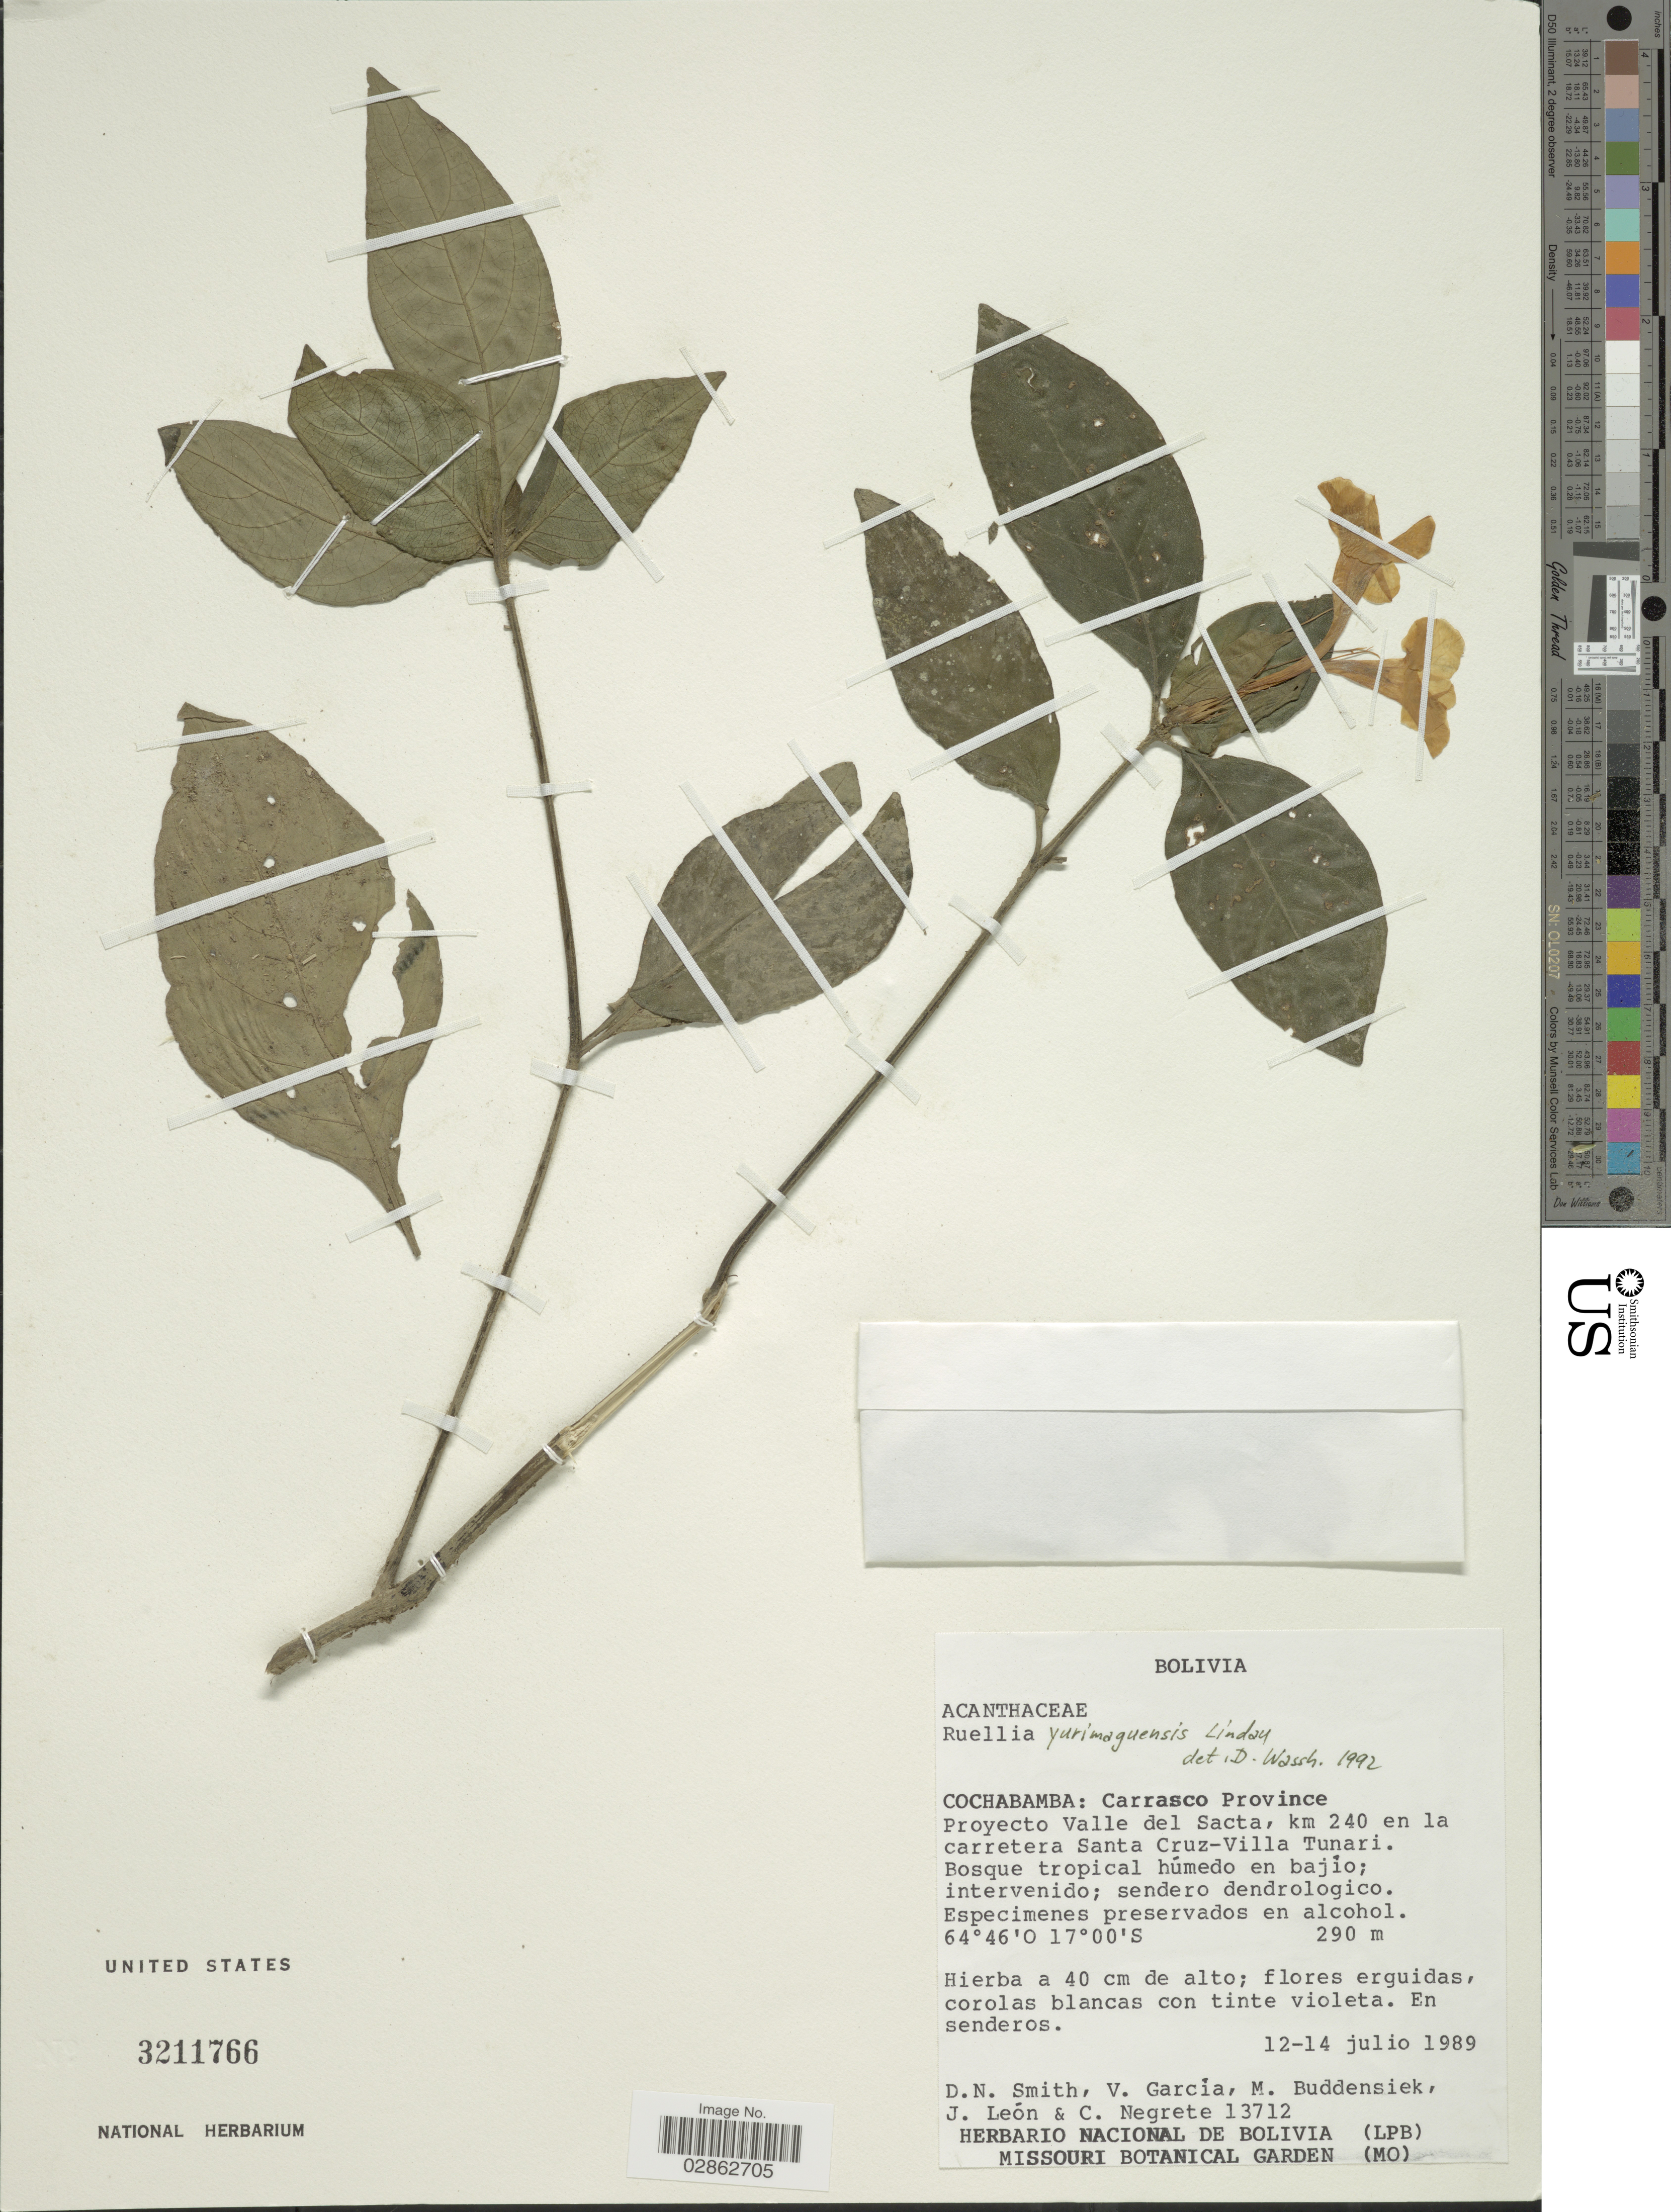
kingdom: Plantae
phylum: Tracheophyta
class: Magnoliopsida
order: Lamiales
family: Acanthaceae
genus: Ruellia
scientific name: Ruellia yurimaguensis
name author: Lindau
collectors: D. Smith, V. Garcia, M. Buddensiek & J. León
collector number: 13712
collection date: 1989-07-12/1989-07-14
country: Bolivia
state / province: Cochabamba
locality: Carrasco Province. Proyecto Valle del Sacta, km 240 en la carretera Santa Cruz-Villa Tunari.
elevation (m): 290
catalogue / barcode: US 3211766